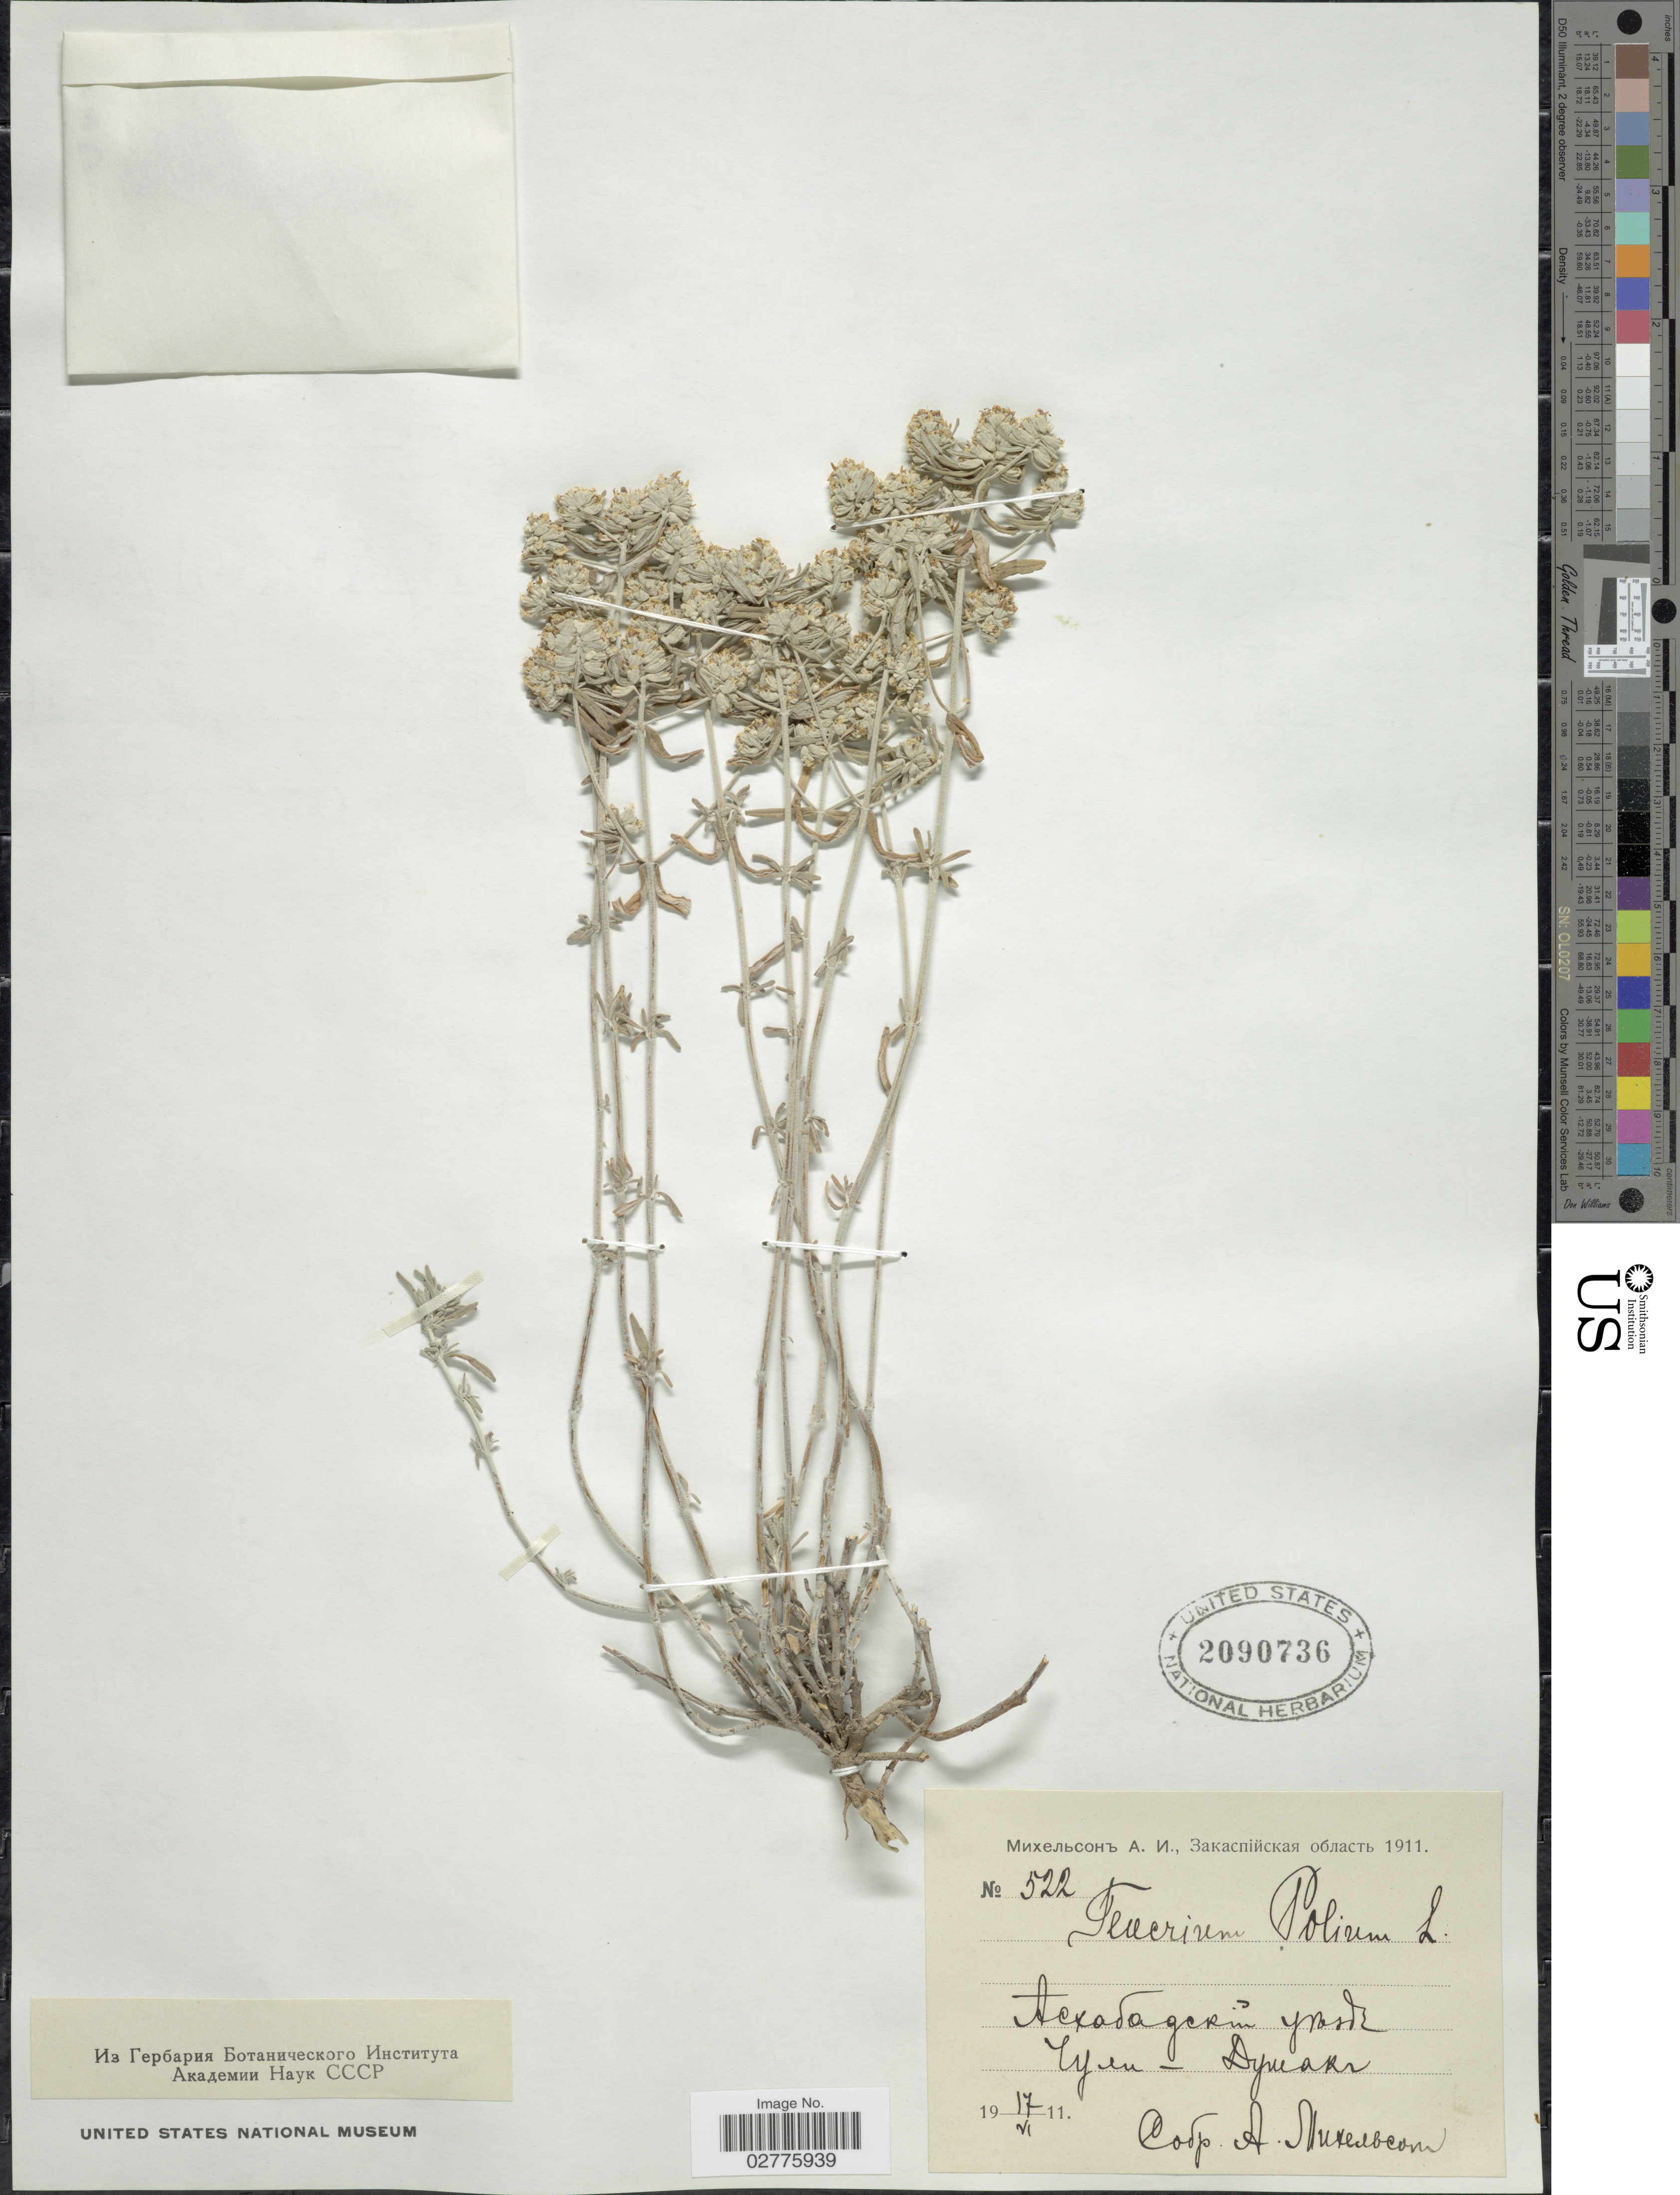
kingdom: Plantae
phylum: Tracheophyta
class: Magnoliopsida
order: Lamiales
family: Lamiaceae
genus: Teucrium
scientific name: Teucrium polium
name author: L.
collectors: A. Mikhelson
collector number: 522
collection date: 1911-06-17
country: Turkmenistan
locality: Chuli-Dushakg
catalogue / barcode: US 2090736